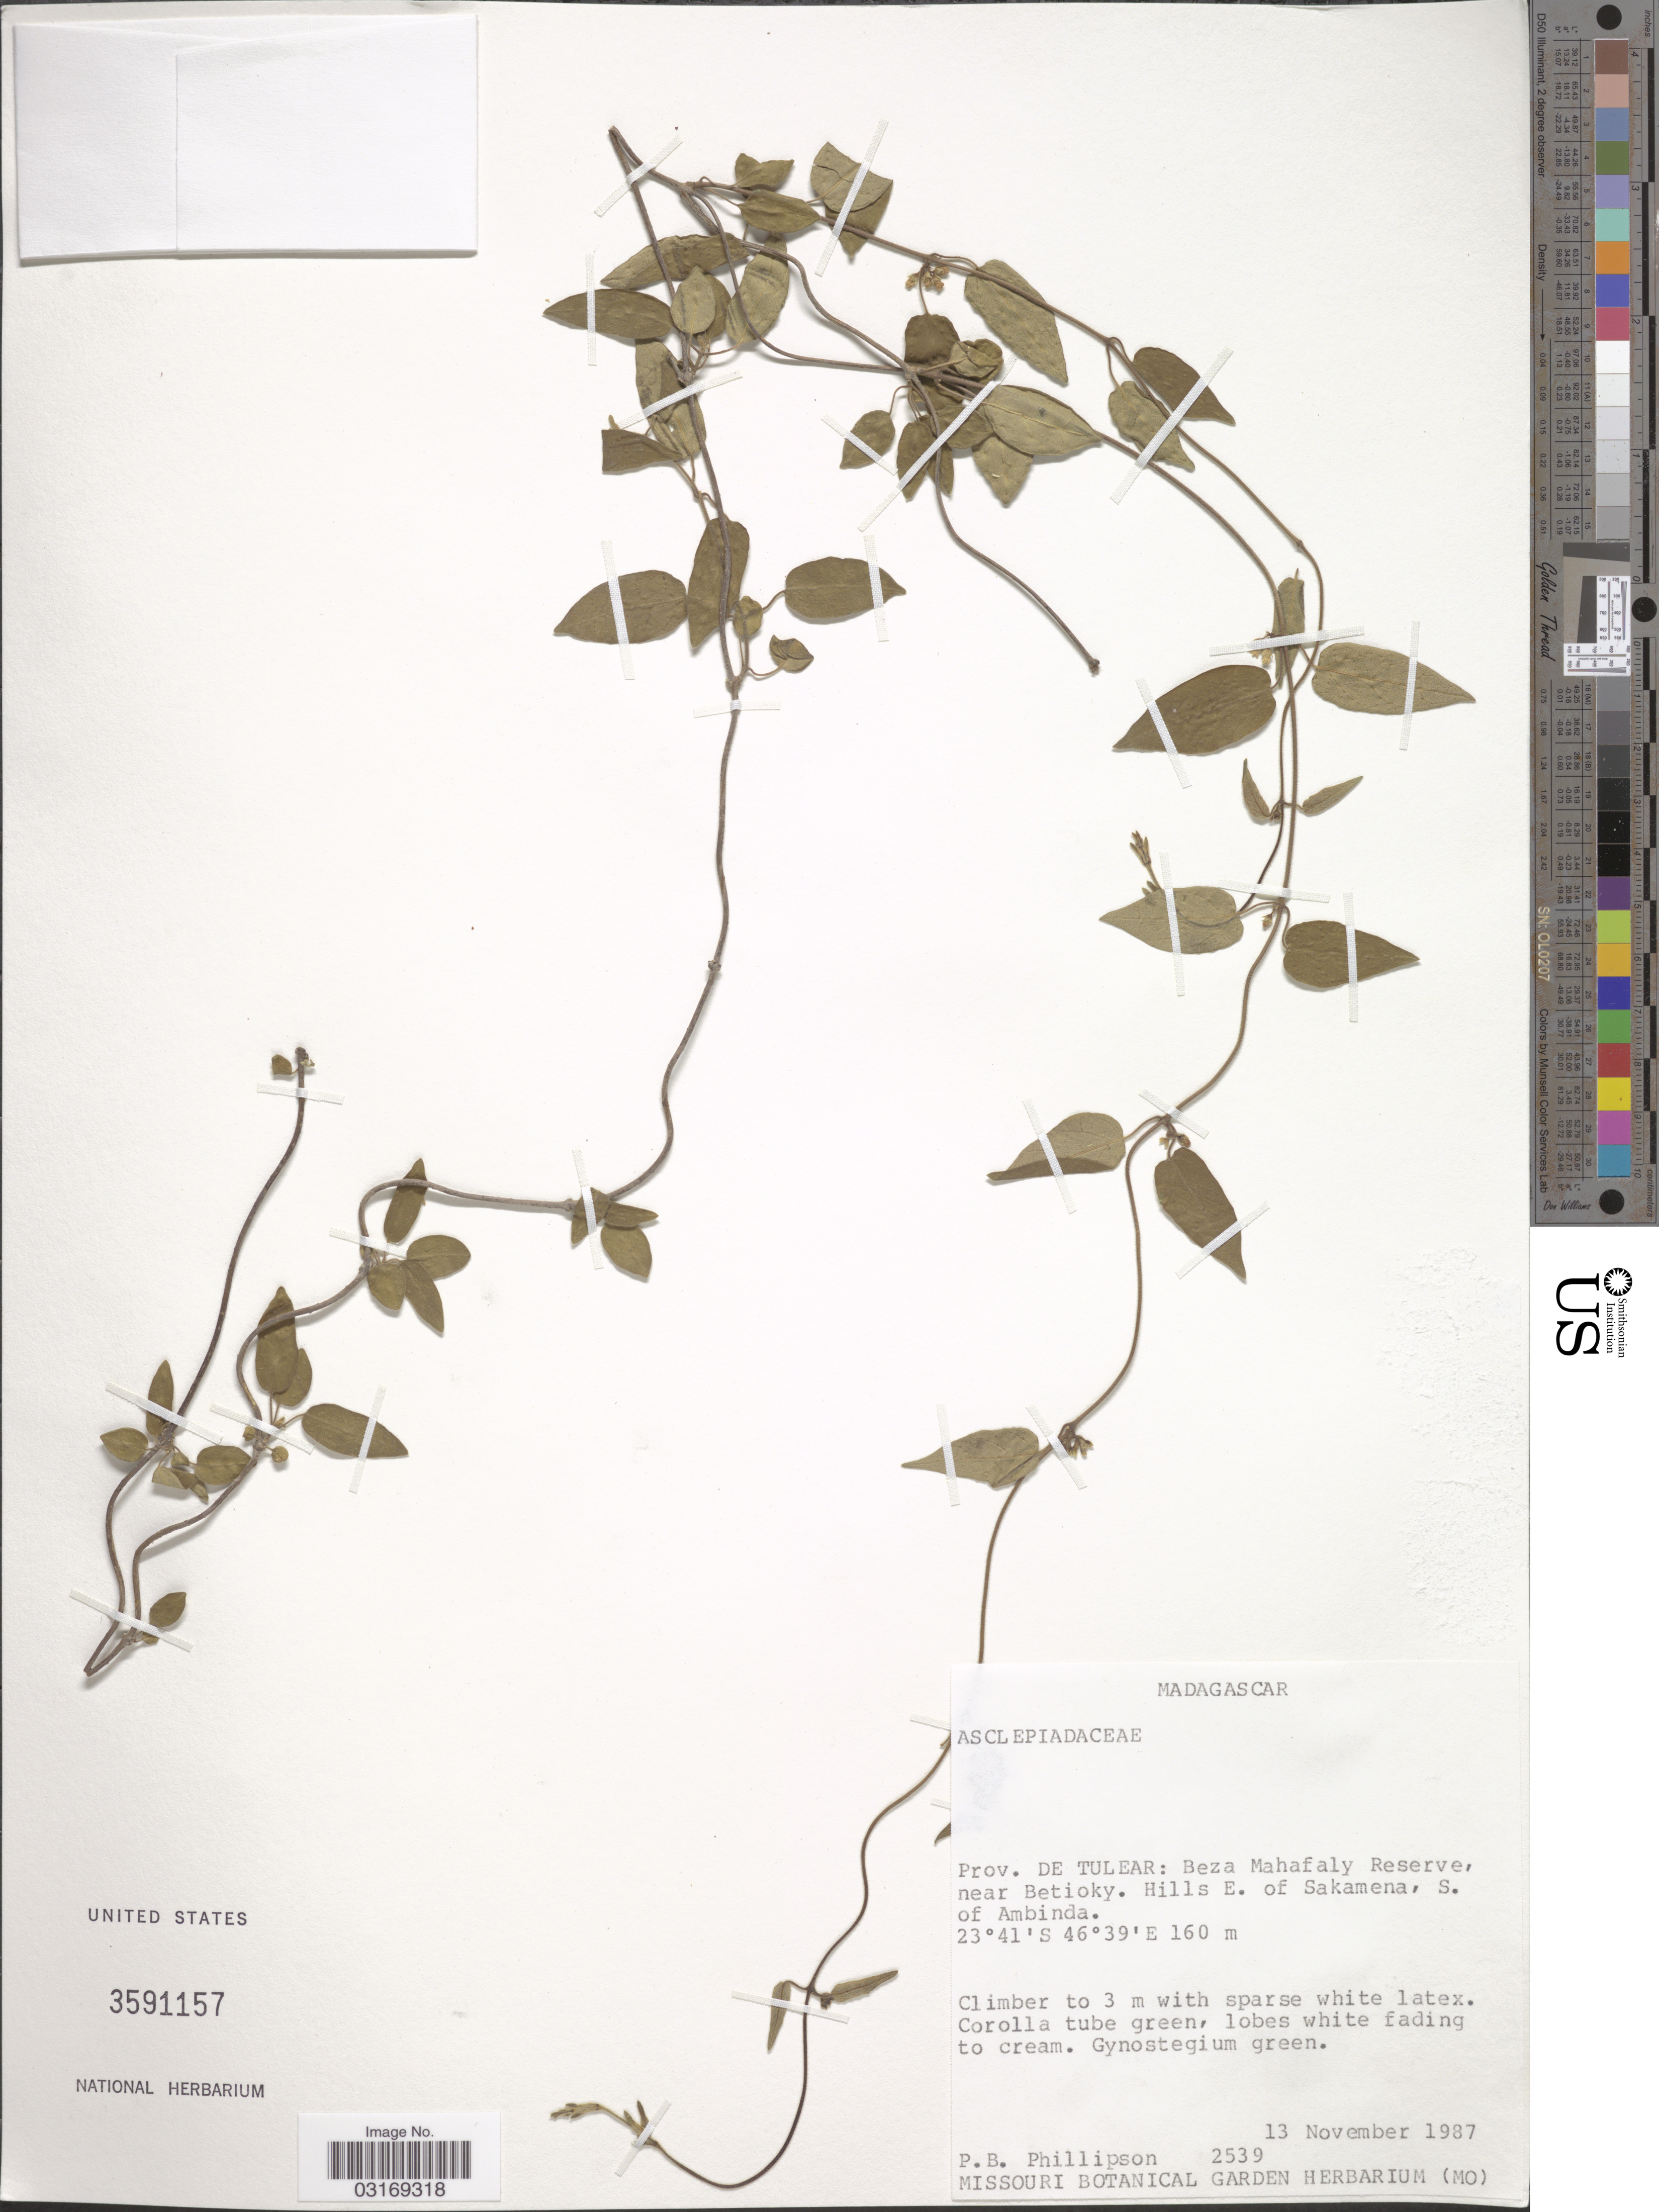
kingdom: Plantae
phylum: Tracheophyta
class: Magnoliopsida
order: Gentianales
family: Apocynaceae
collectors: P. B. Phillipson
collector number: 2539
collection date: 1987-11-13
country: Madagascar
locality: Prov. de Tulear: Beza Mahafaly Reserve, near Betioky. Hills E. of Sakamena, S. of Ambinda.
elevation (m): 160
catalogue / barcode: US 3591157